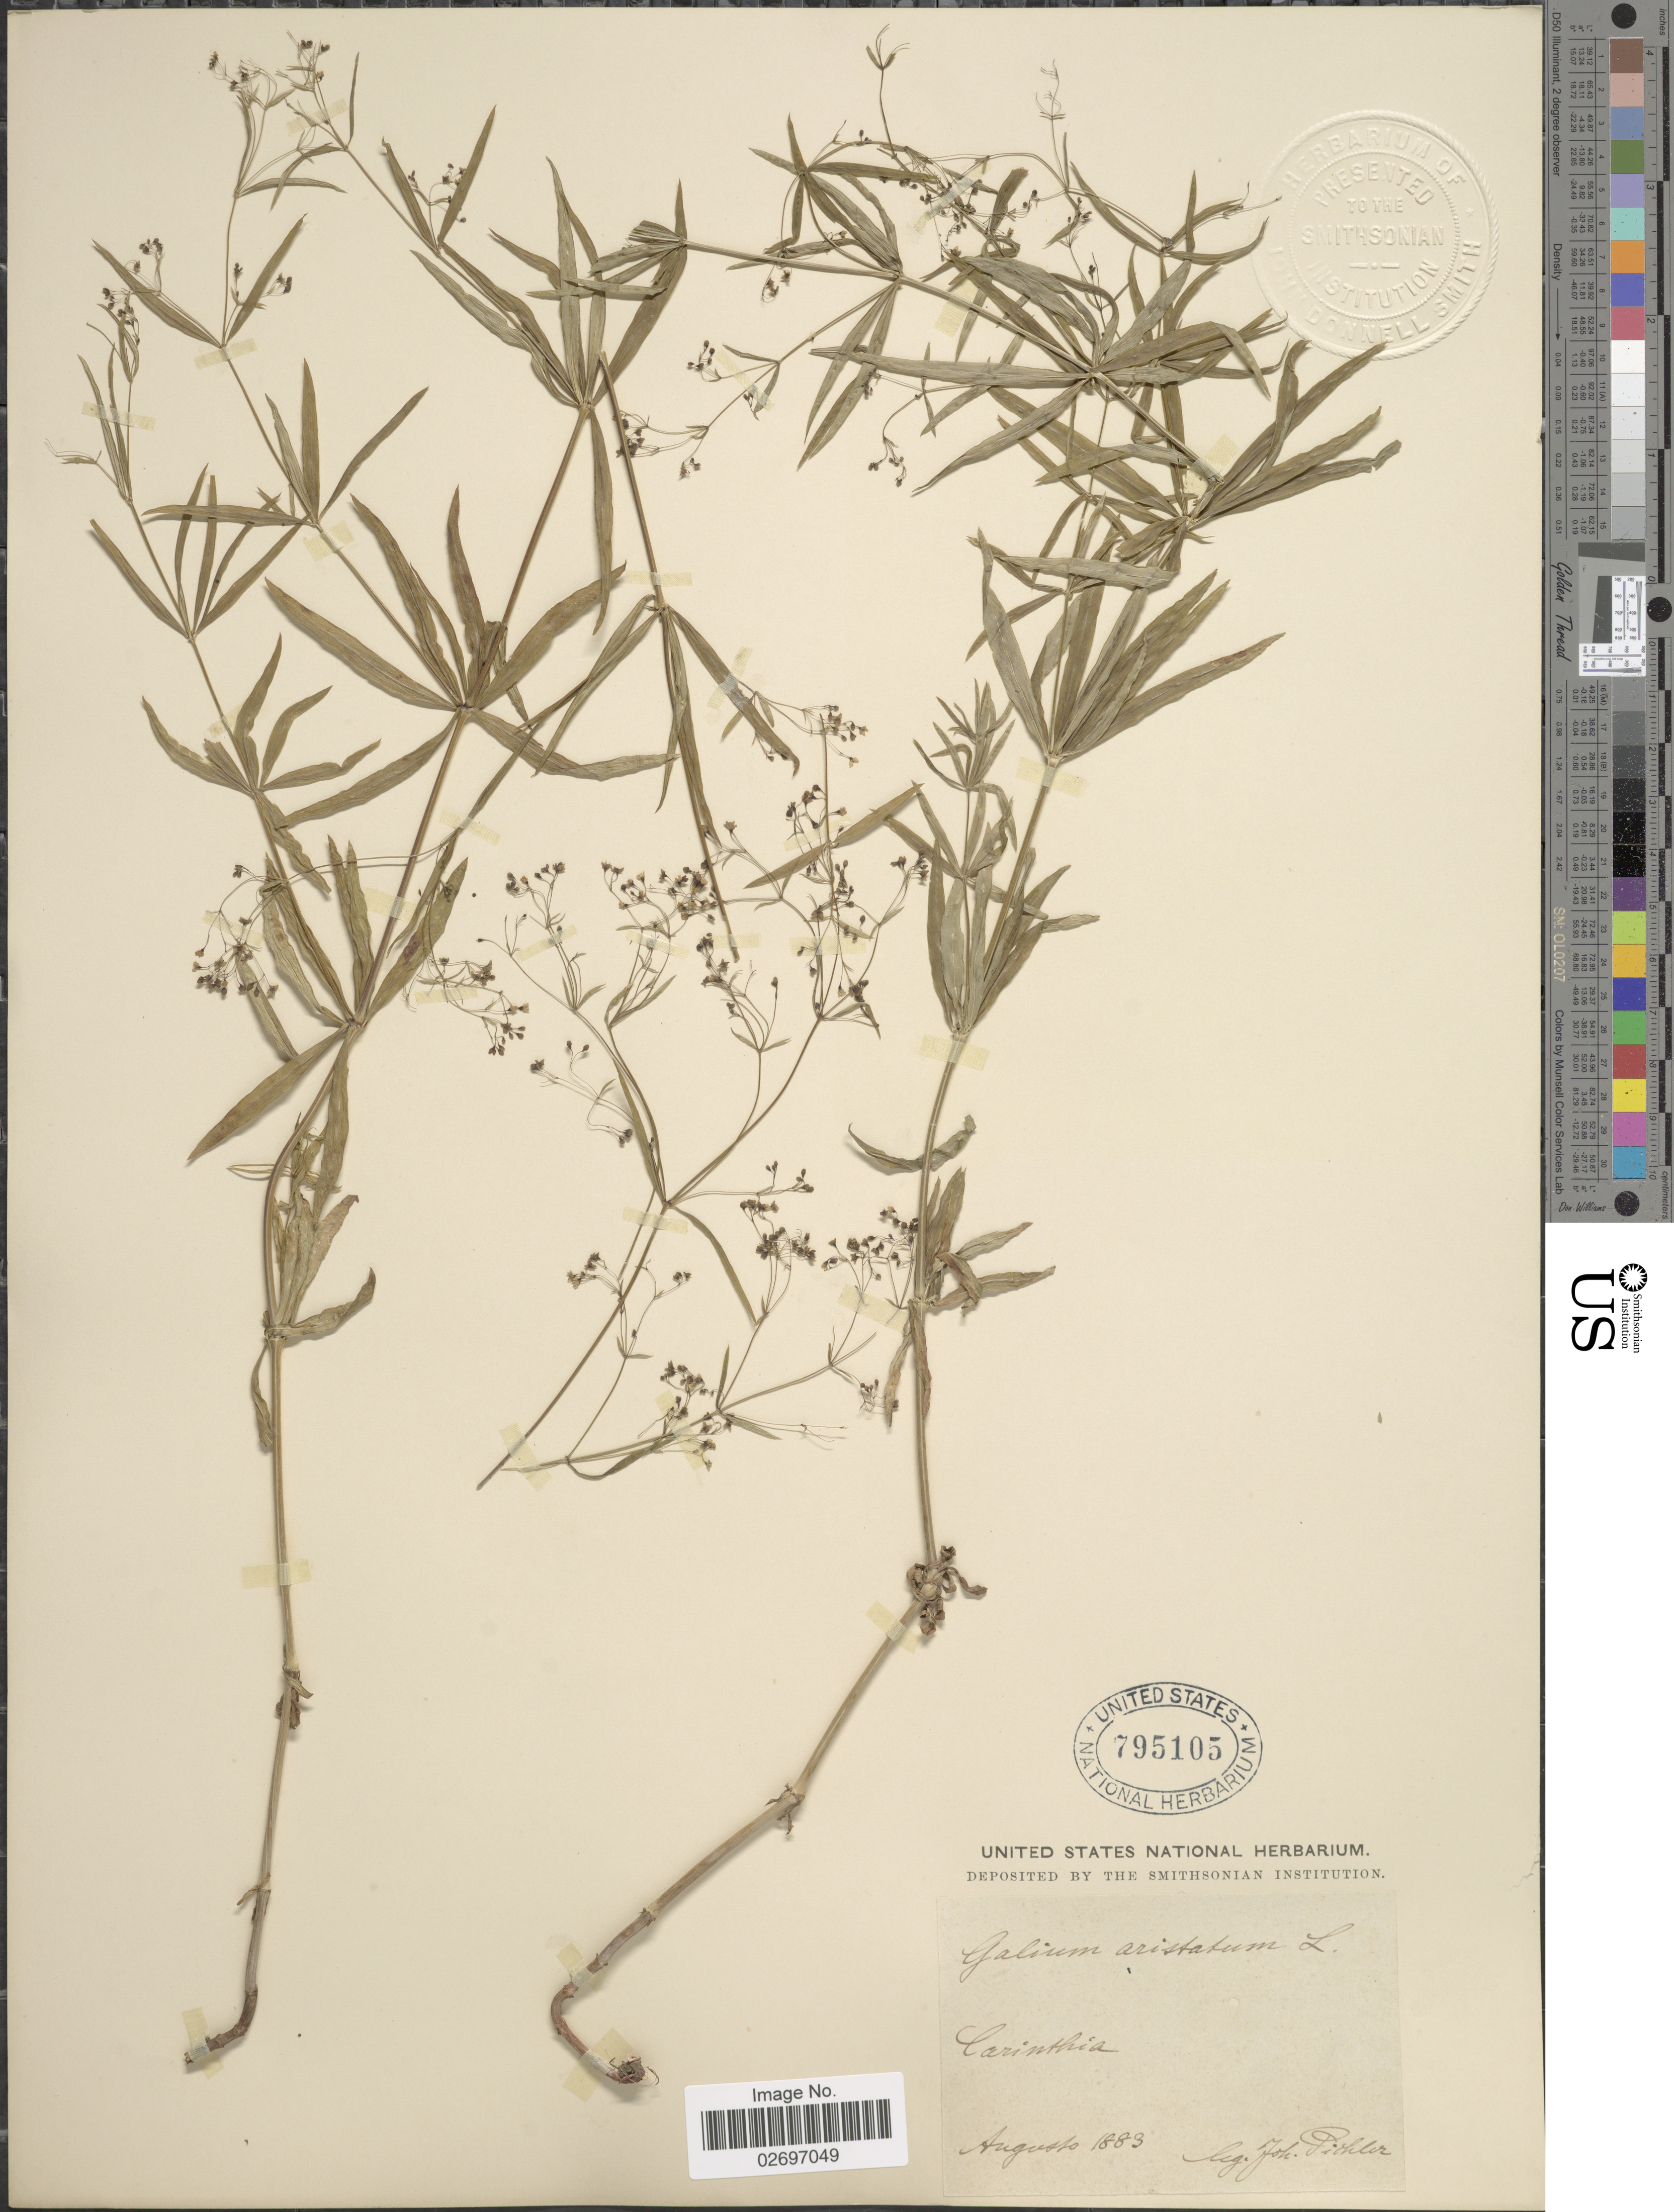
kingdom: Plantae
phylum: Tracheophyta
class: Magnoliopsida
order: Gentianales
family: Rubiaceae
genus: Galium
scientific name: Galium aristatum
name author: L.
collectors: J. Pichler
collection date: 1883-08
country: Austria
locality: Carinthia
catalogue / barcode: US 795105